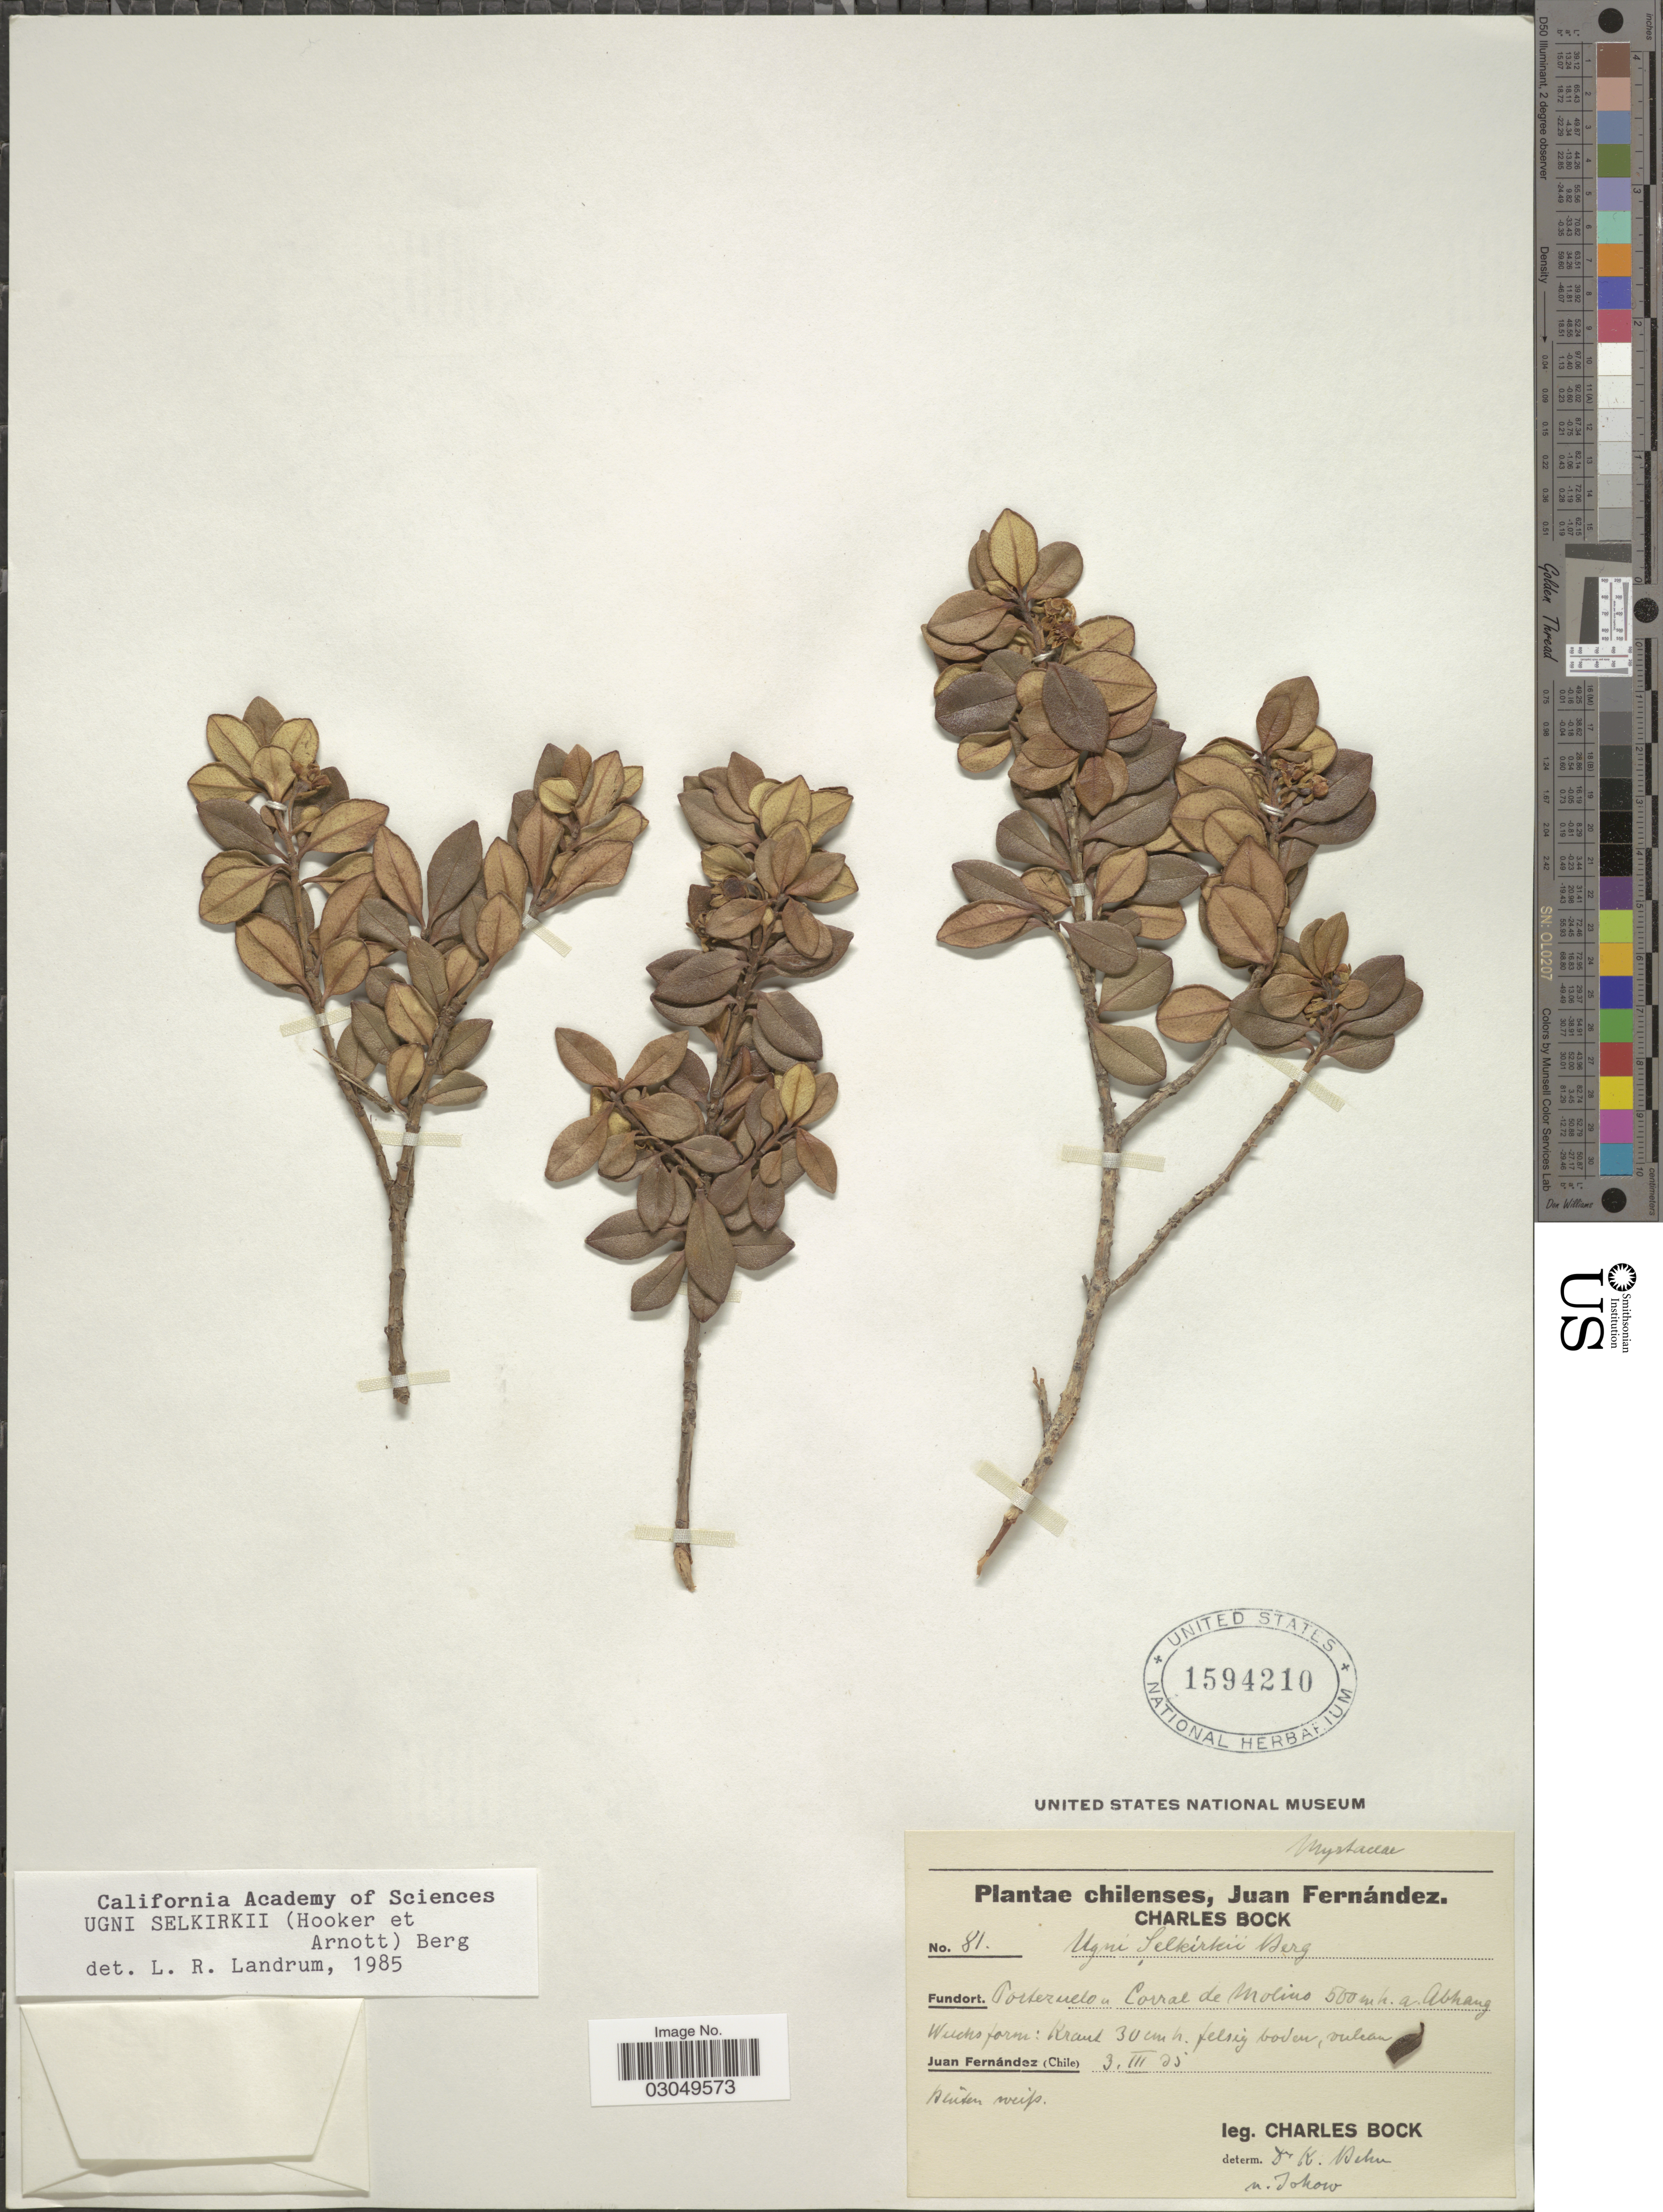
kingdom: Plantae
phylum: Tracheophyta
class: Magnoliopsida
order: Myrtales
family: Myrtaceae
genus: Ugni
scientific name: Ugni selkirkii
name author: (Hook. & Arn.) O. Berg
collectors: C. Bock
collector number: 81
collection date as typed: Transcribed d/m/y: 3/3/85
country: Chile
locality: Portezuelo a Corral de Molino.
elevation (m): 500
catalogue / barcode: US 1594210